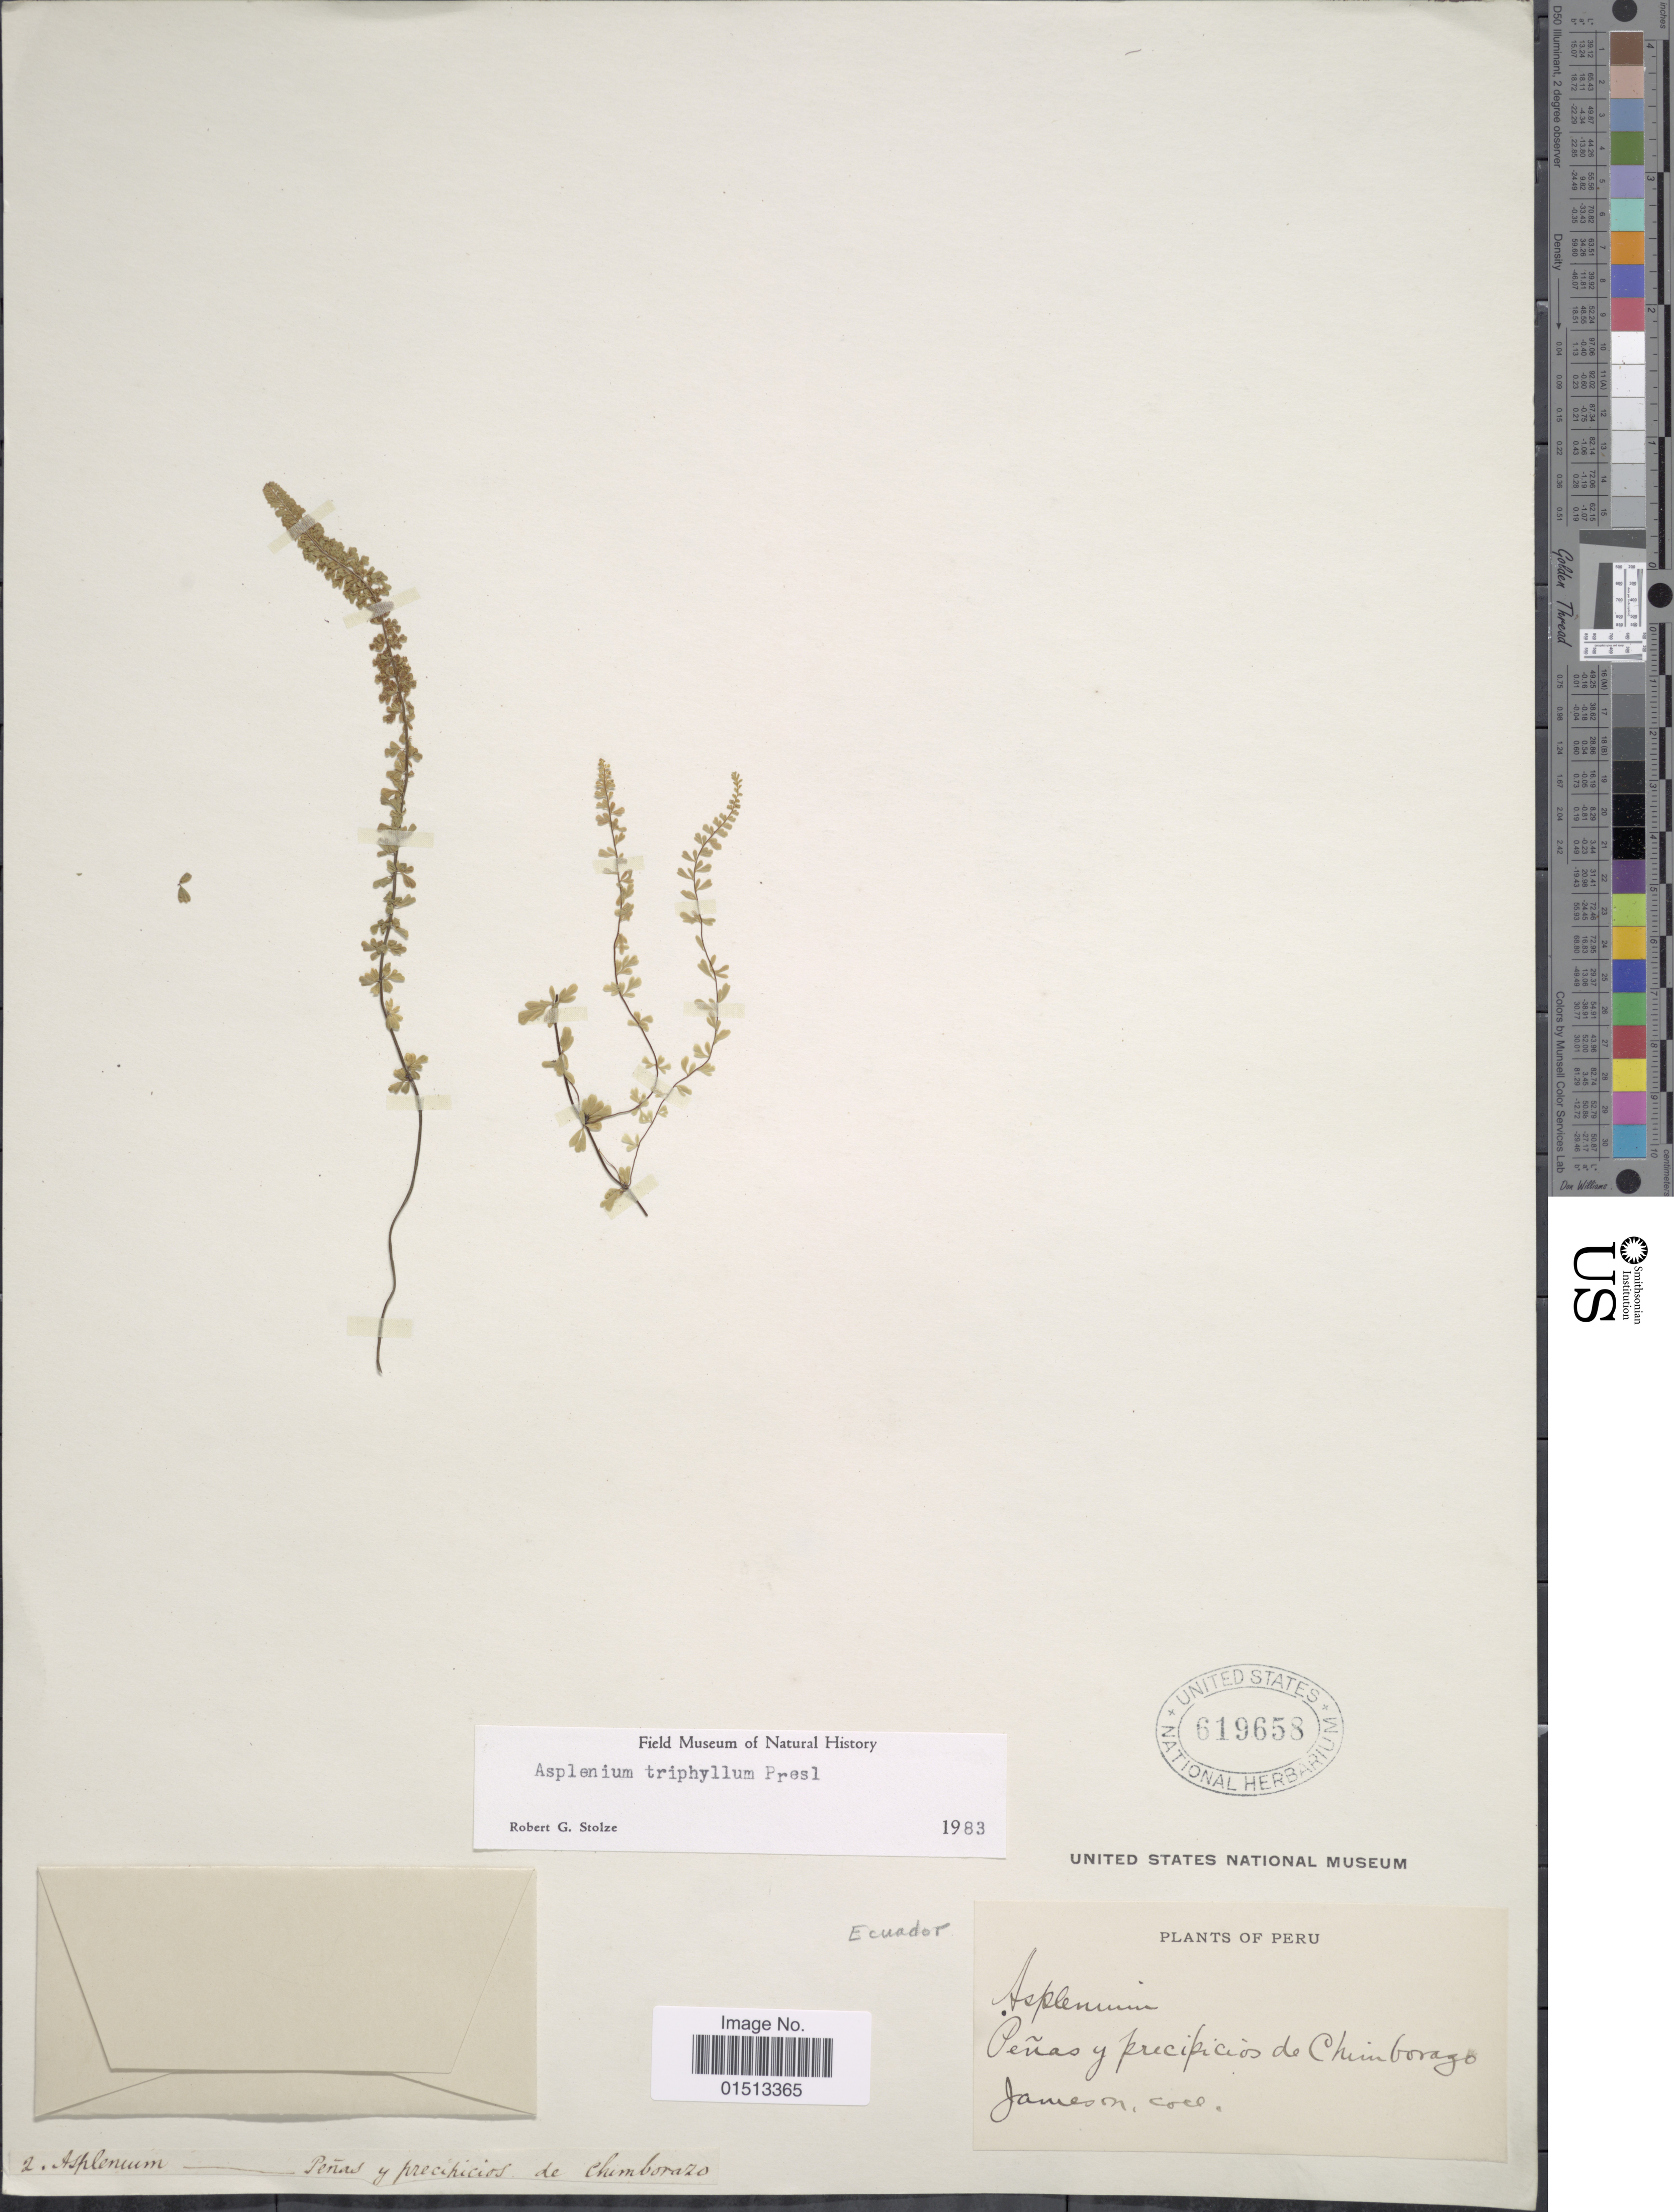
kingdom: Plantae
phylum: Tracheophyta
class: Polypodiopsida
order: Polypodiales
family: Aspleniaceae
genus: Asplenium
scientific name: Asplenium triphyllum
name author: C. Presl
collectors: -- Jameson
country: Peru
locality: Peñas y precipicios de Chimborazo.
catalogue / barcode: US 619658